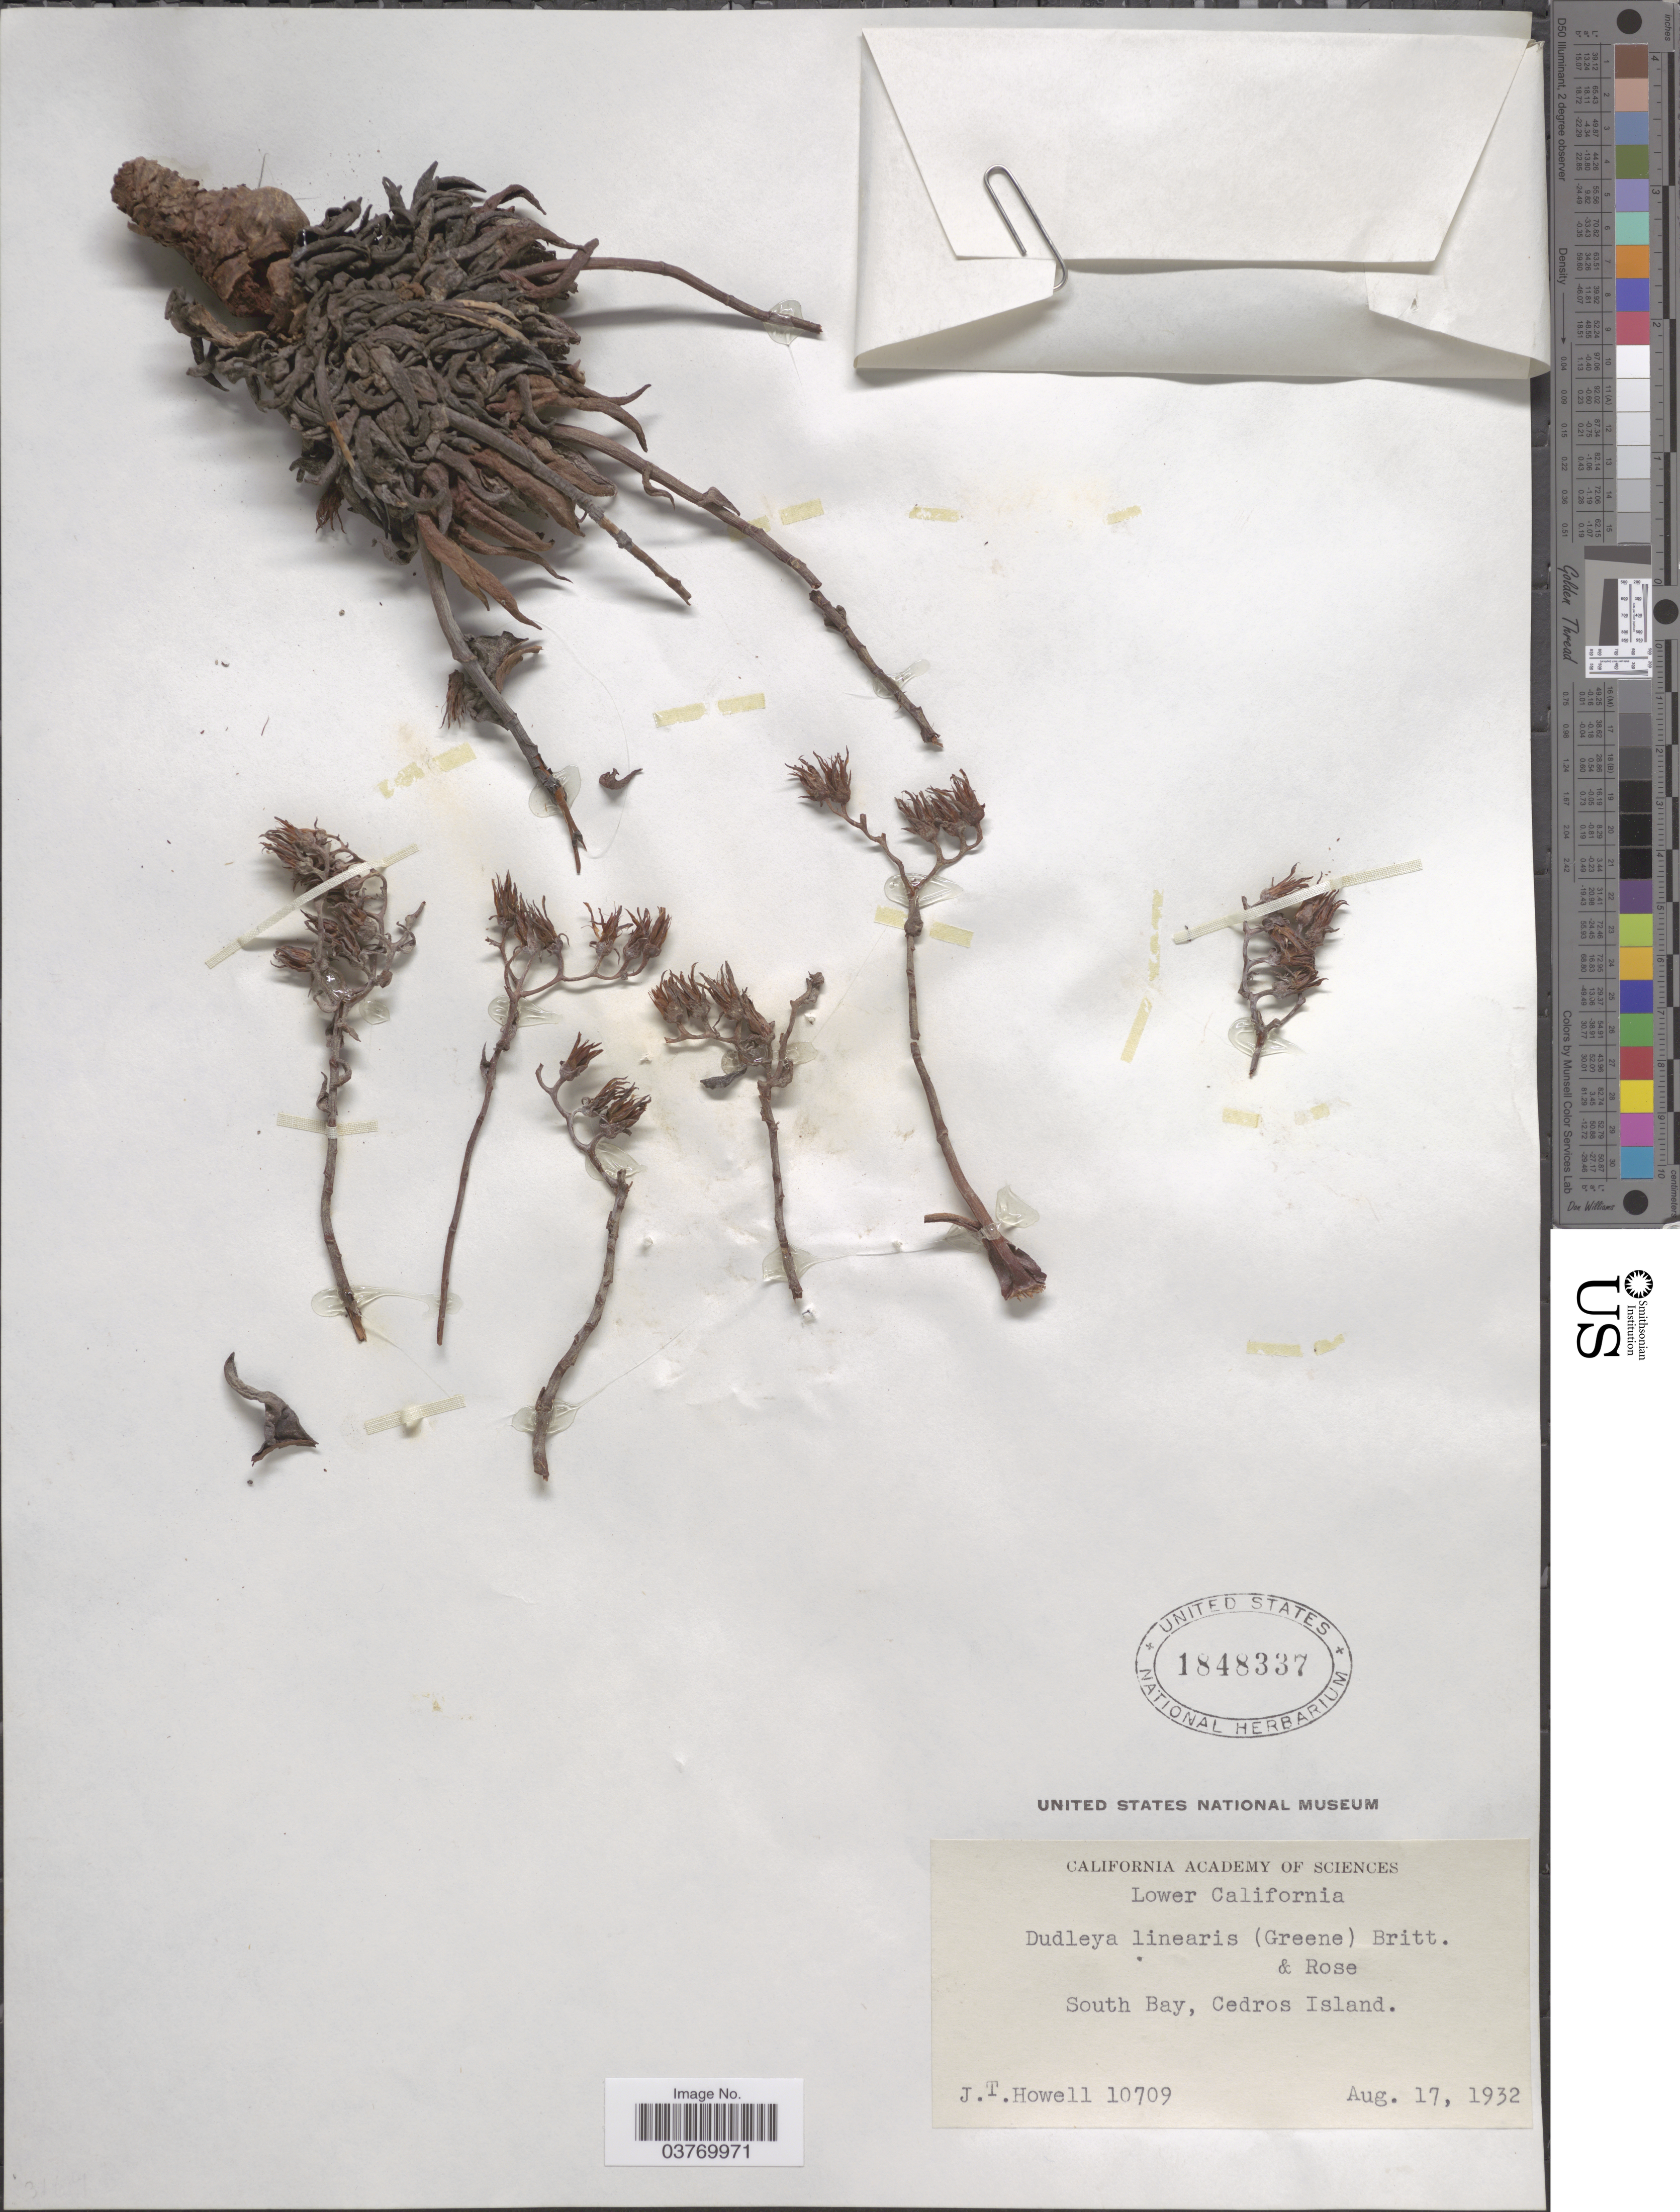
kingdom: Plantae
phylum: Tracheophyta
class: Magnoliopsida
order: Saxifragales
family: Crassulaceae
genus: Dudleya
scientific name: Dudleya linearis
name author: (Greene) Britton & Rose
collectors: J. T. Howell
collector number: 10709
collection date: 1932-08-17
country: Mexico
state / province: Baja California Norte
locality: Lower California. South Bay, Cedros Island.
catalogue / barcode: US 1848337